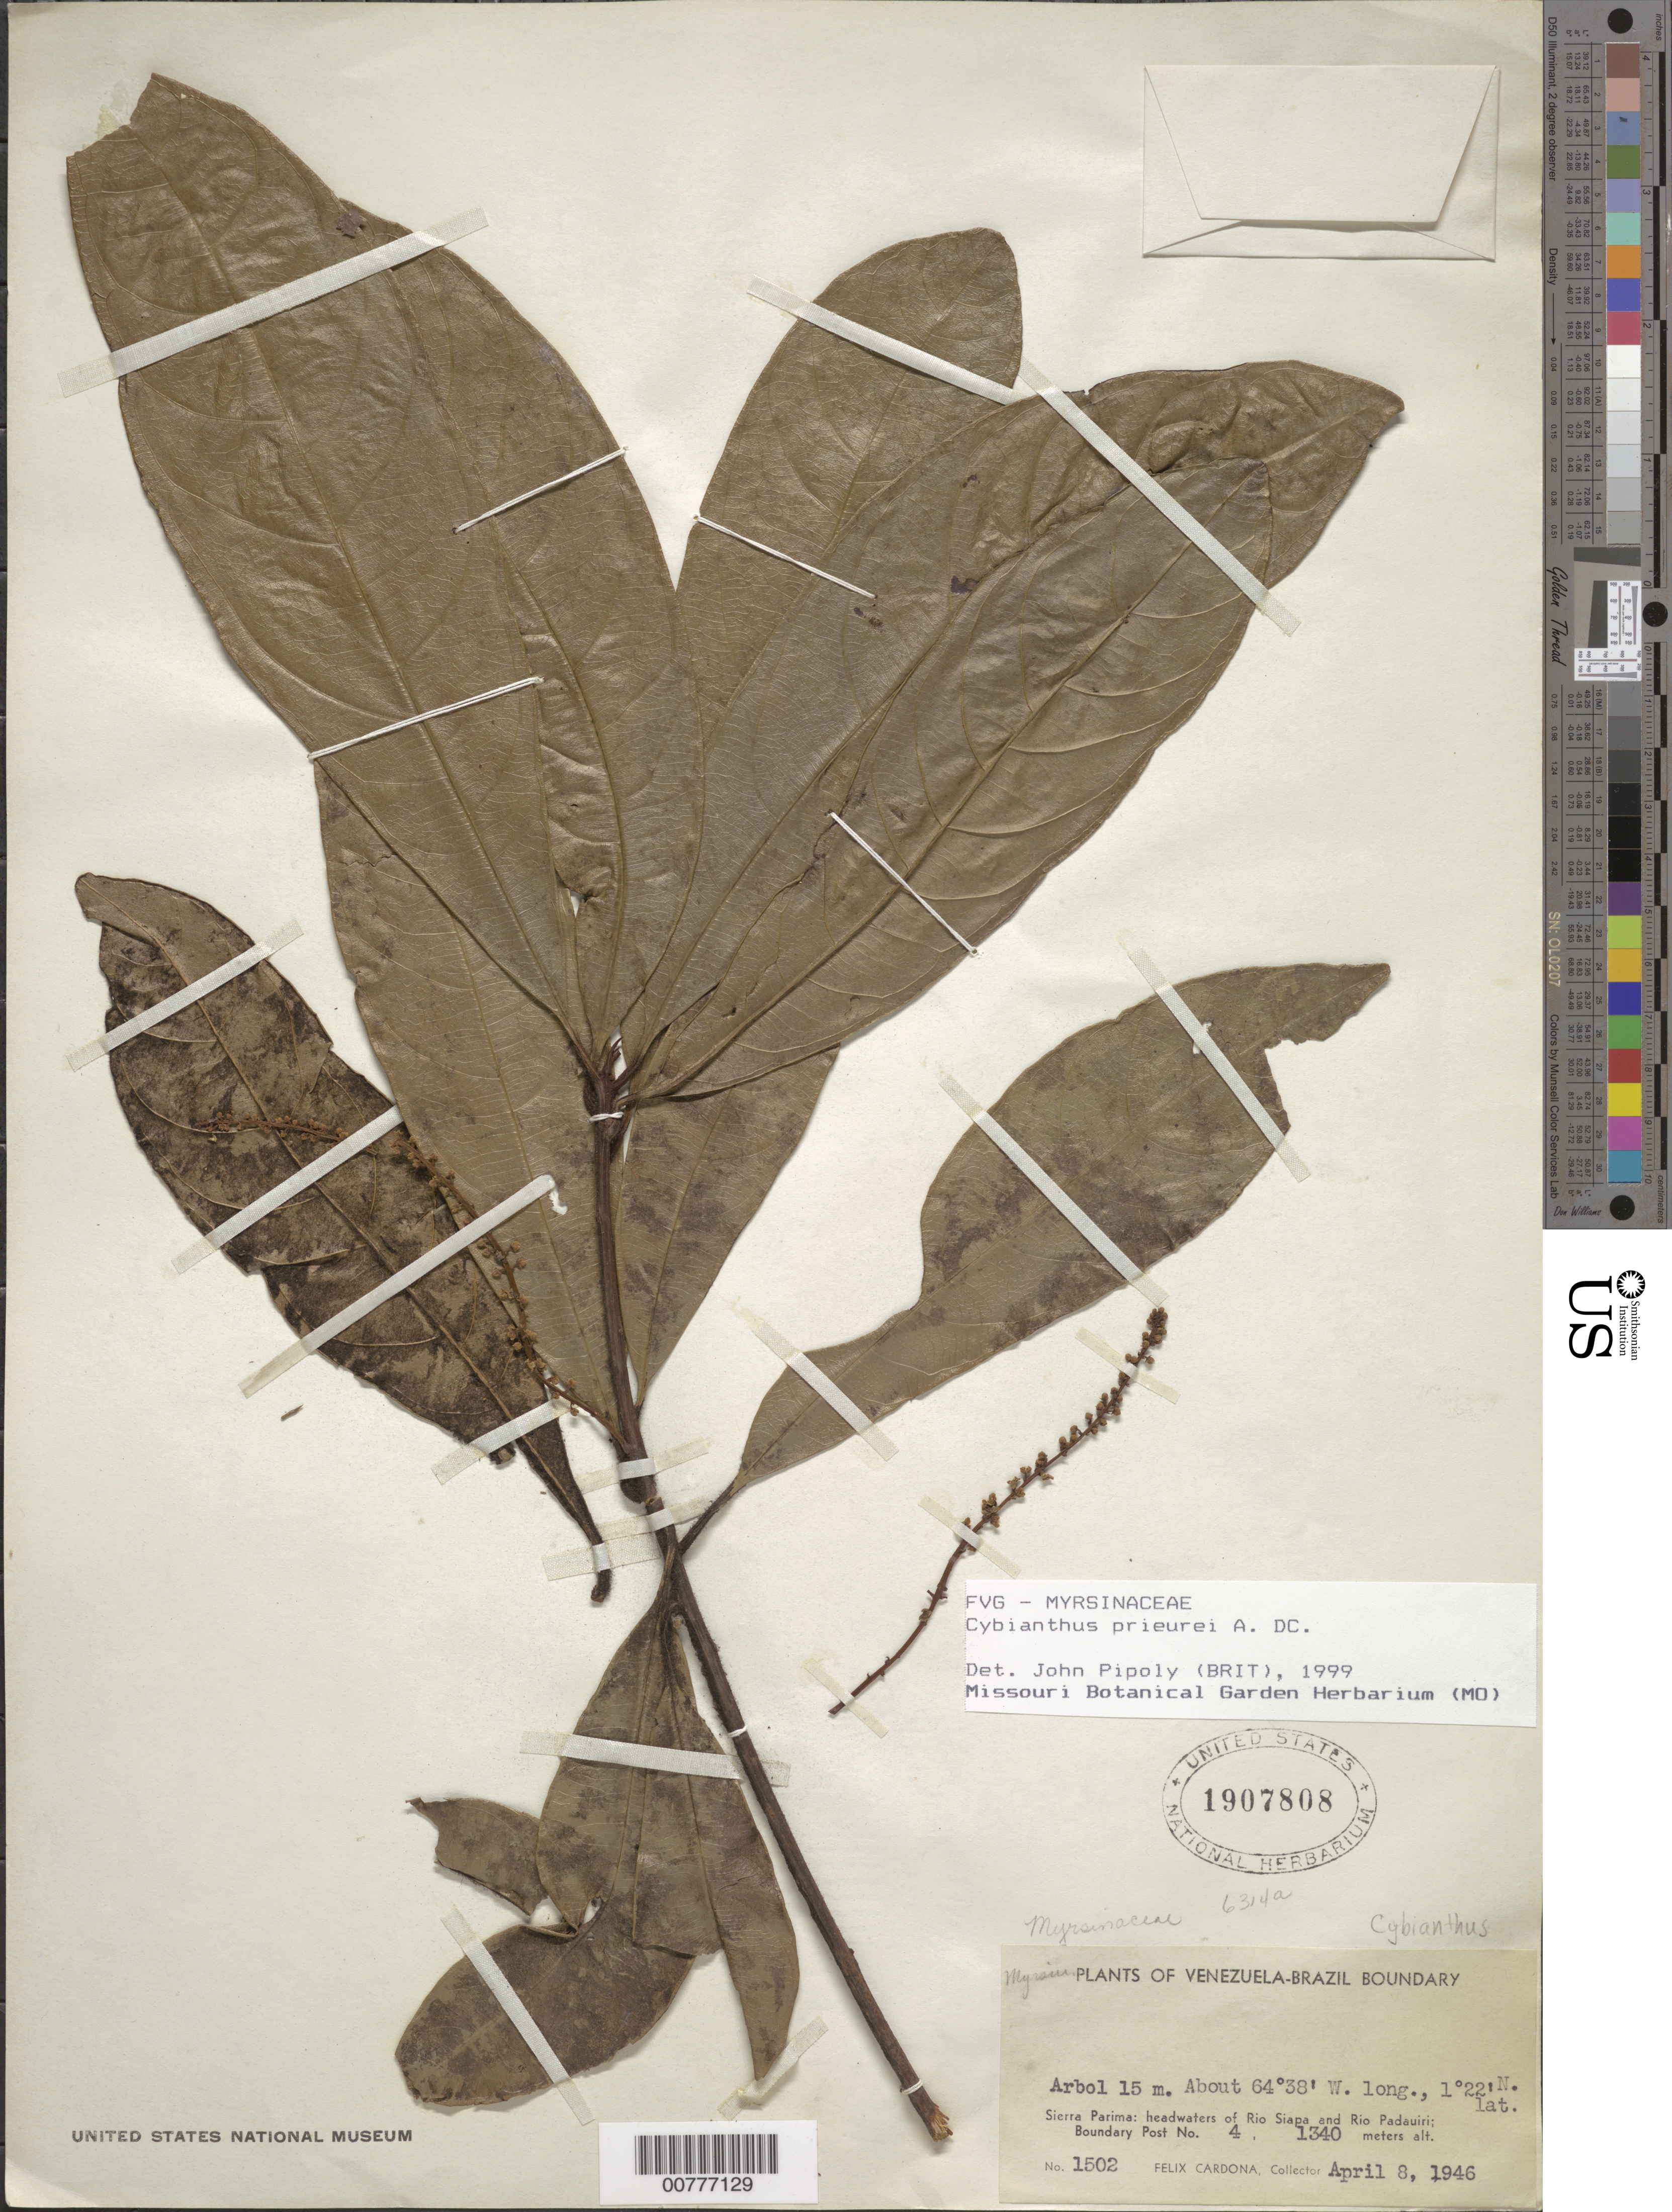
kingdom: Plantae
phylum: Tracheophyta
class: Magnoliopsida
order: Ericales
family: Primulaceae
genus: Cybianthus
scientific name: Cybianthus prieurii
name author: A. DC.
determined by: Pipoly, J. J., III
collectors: F. Cardona Puig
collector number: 1502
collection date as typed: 8-Apr-46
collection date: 1946-04-08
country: Venezuela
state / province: Amazonas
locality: Sierra Parima, headwaters of Río Siapa and Río Padauiri; Boundary Post no. 4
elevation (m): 1340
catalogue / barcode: US 1907808